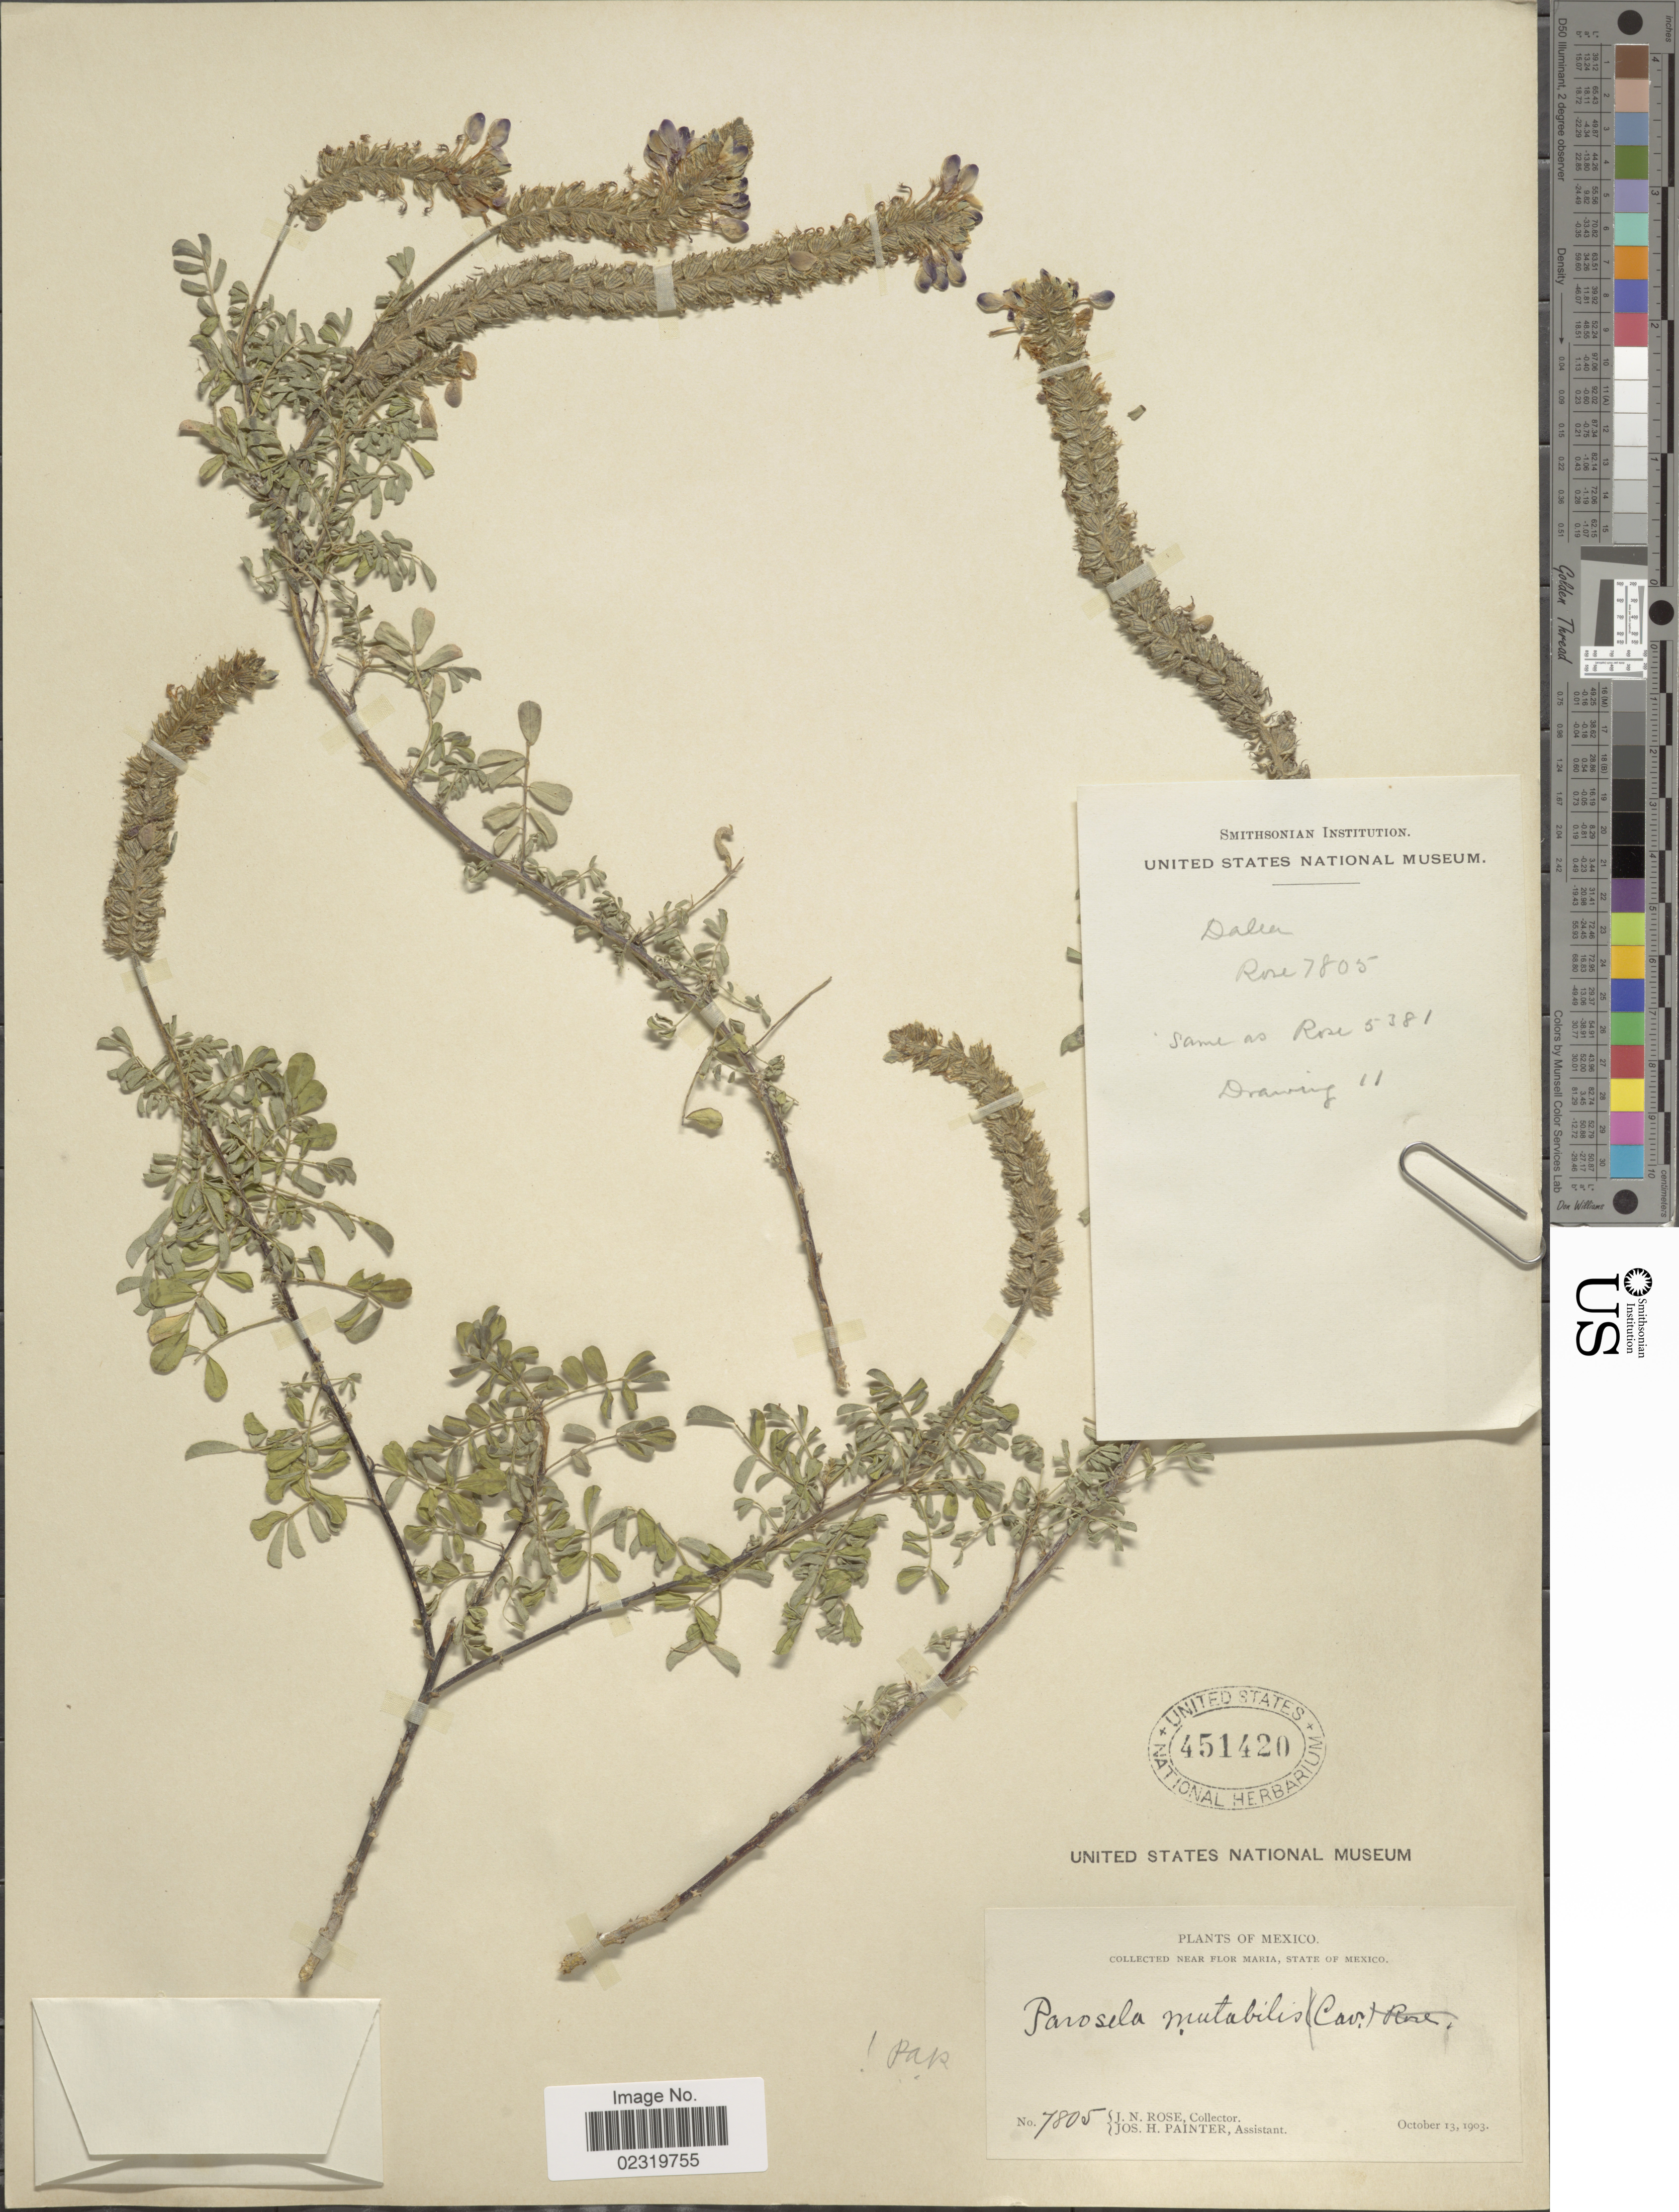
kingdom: Plantae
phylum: Tracheophyta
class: Magnoliopsida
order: Fabales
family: Fabaceae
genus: Dalea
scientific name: Dalea obovatifolia var. obovatifolia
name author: Ortega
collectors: J. N. Rose & J. H. Painter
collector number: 7805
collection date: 1903-10-13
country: Mexico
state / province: México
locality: Near Flor Maria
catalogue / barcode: US 451420